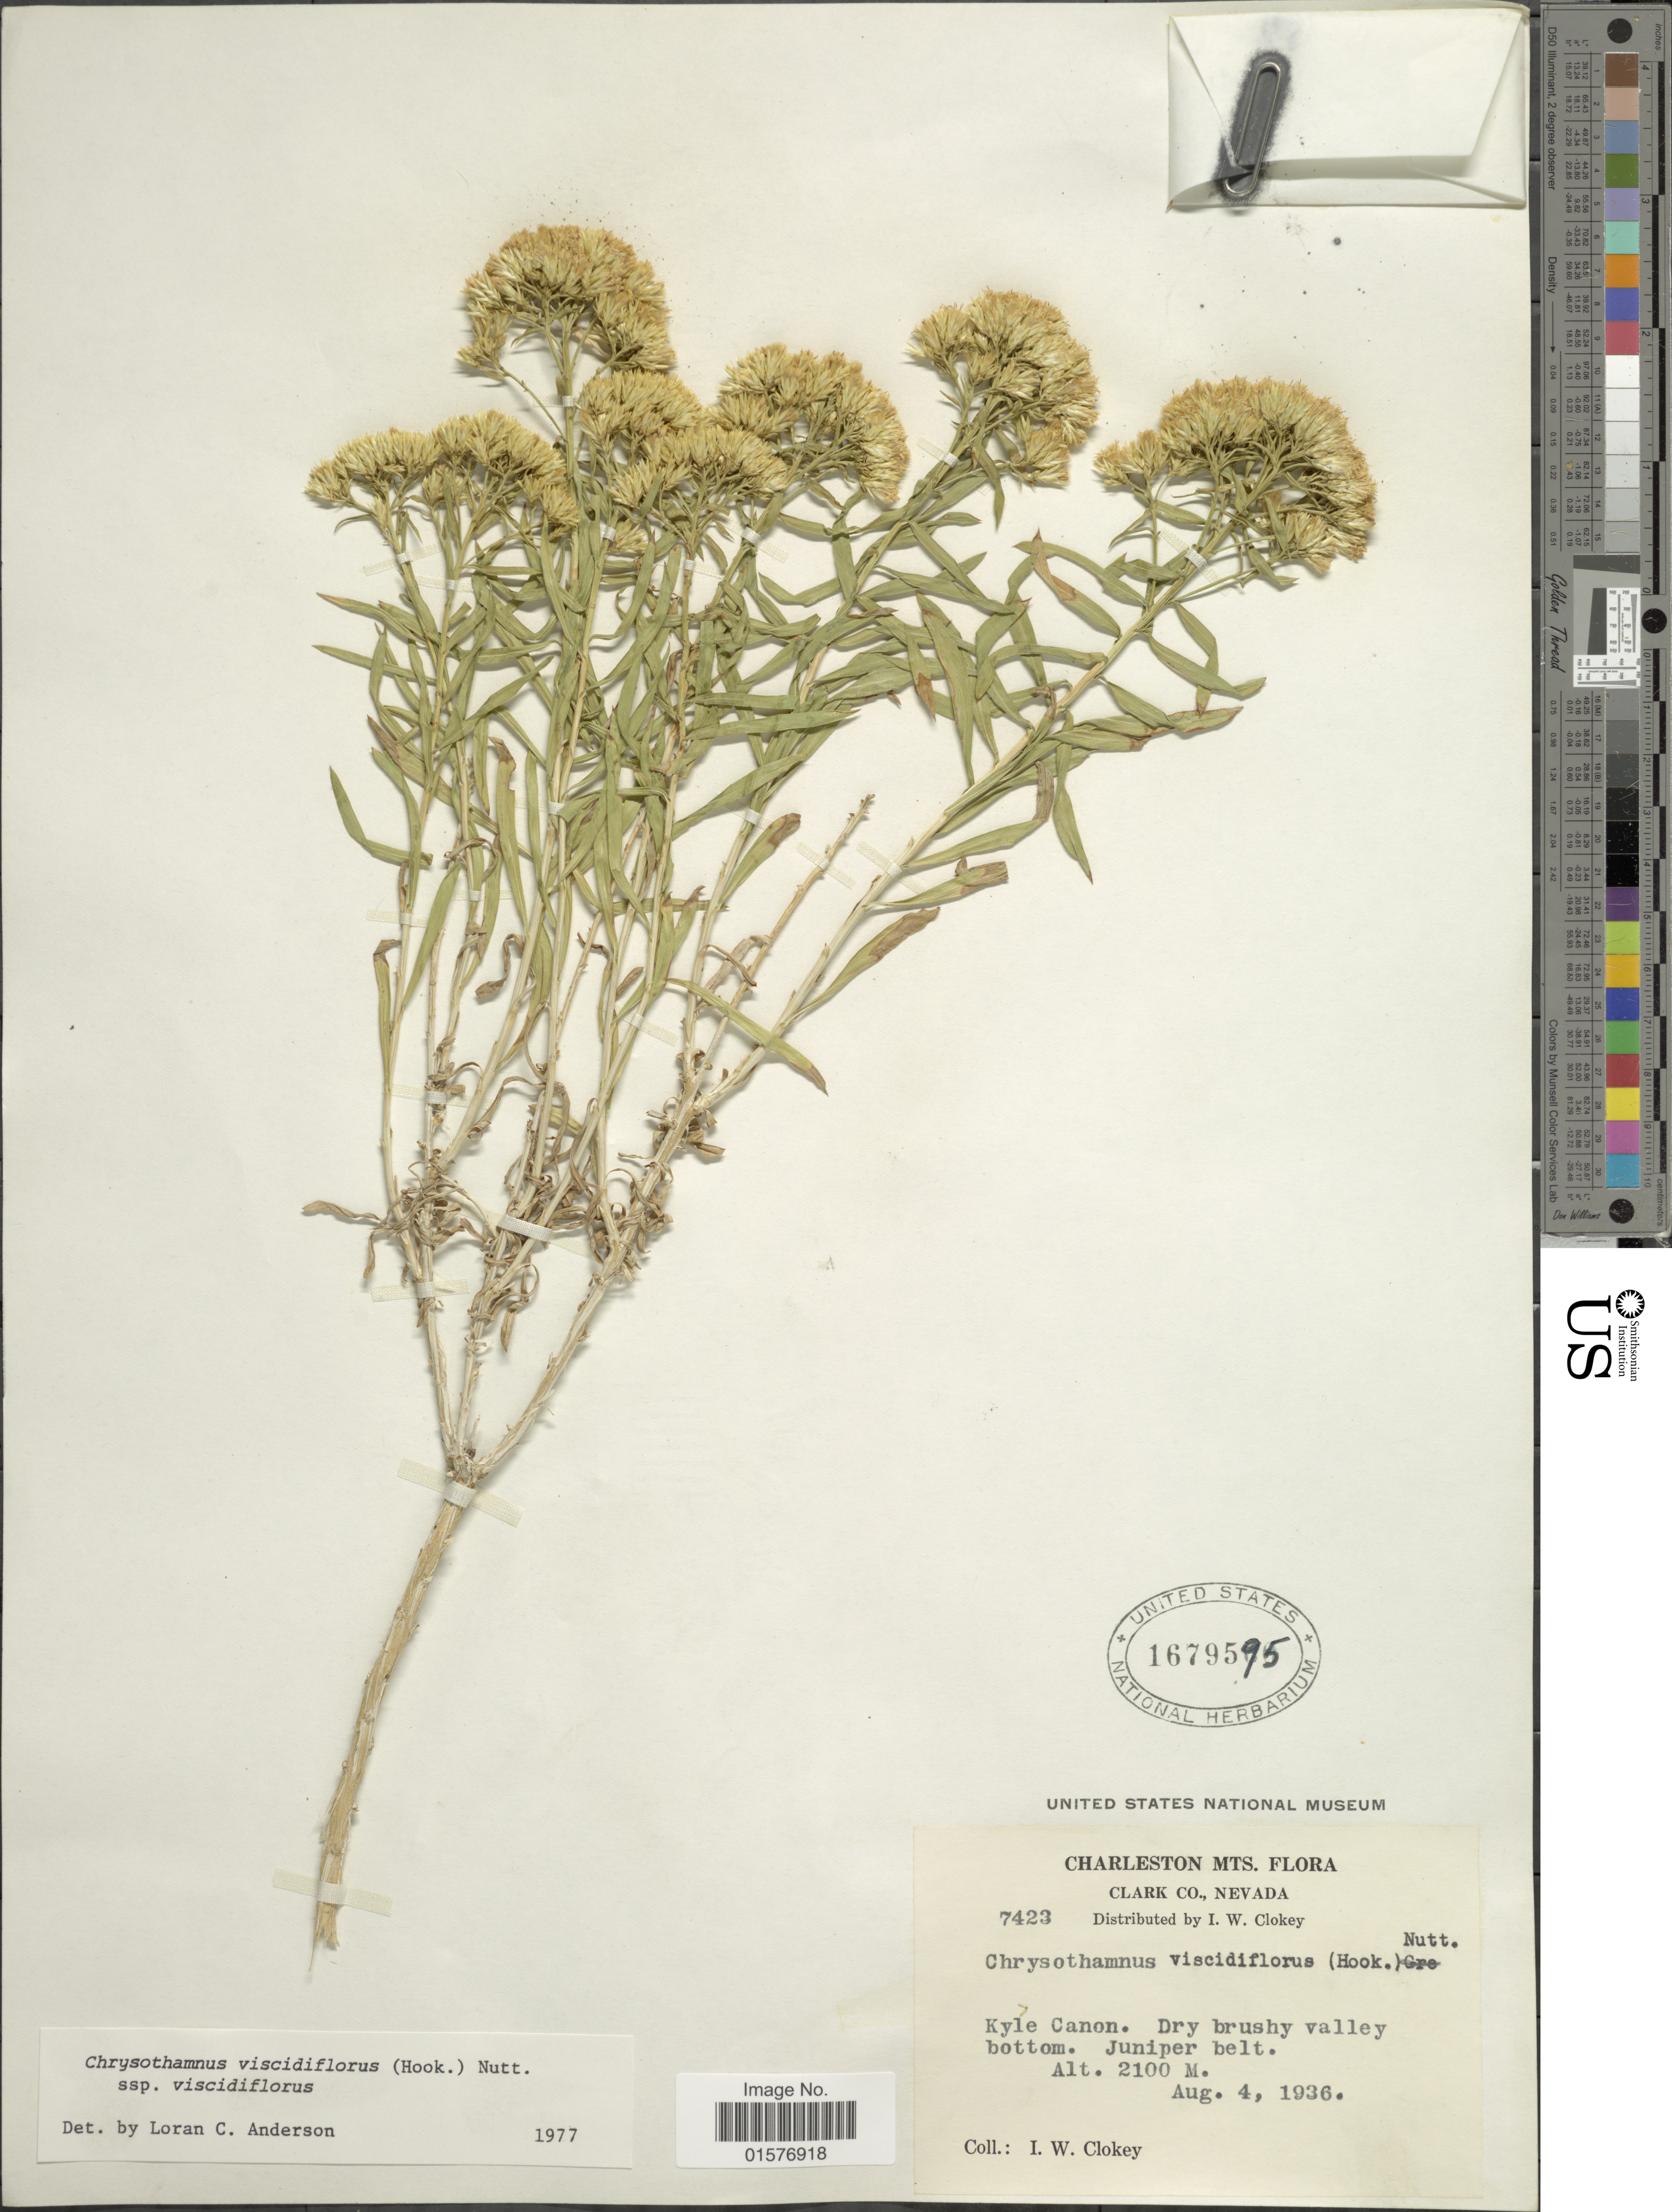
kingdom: Plantae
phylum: Tracheophyta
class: Magnoliopsida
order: Asterales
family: Asteraceae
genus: Chrysothamnus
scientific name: Chrysothamnus viscidiflorus subsp. viscidiflorus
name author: (Hook.) Nutt.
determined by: Urbatsch, Lowell E., Curator (LSU), Louisiana State University (UNITED STATES)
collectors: I. W. Clokey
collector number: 7423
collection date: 1936-08-04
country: United States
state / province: Nevada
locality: Clark Co., Nevada, Kyle Canon, Dry brushy valley bottom, Juniper belt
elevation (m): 2100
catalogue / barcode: US 1679595